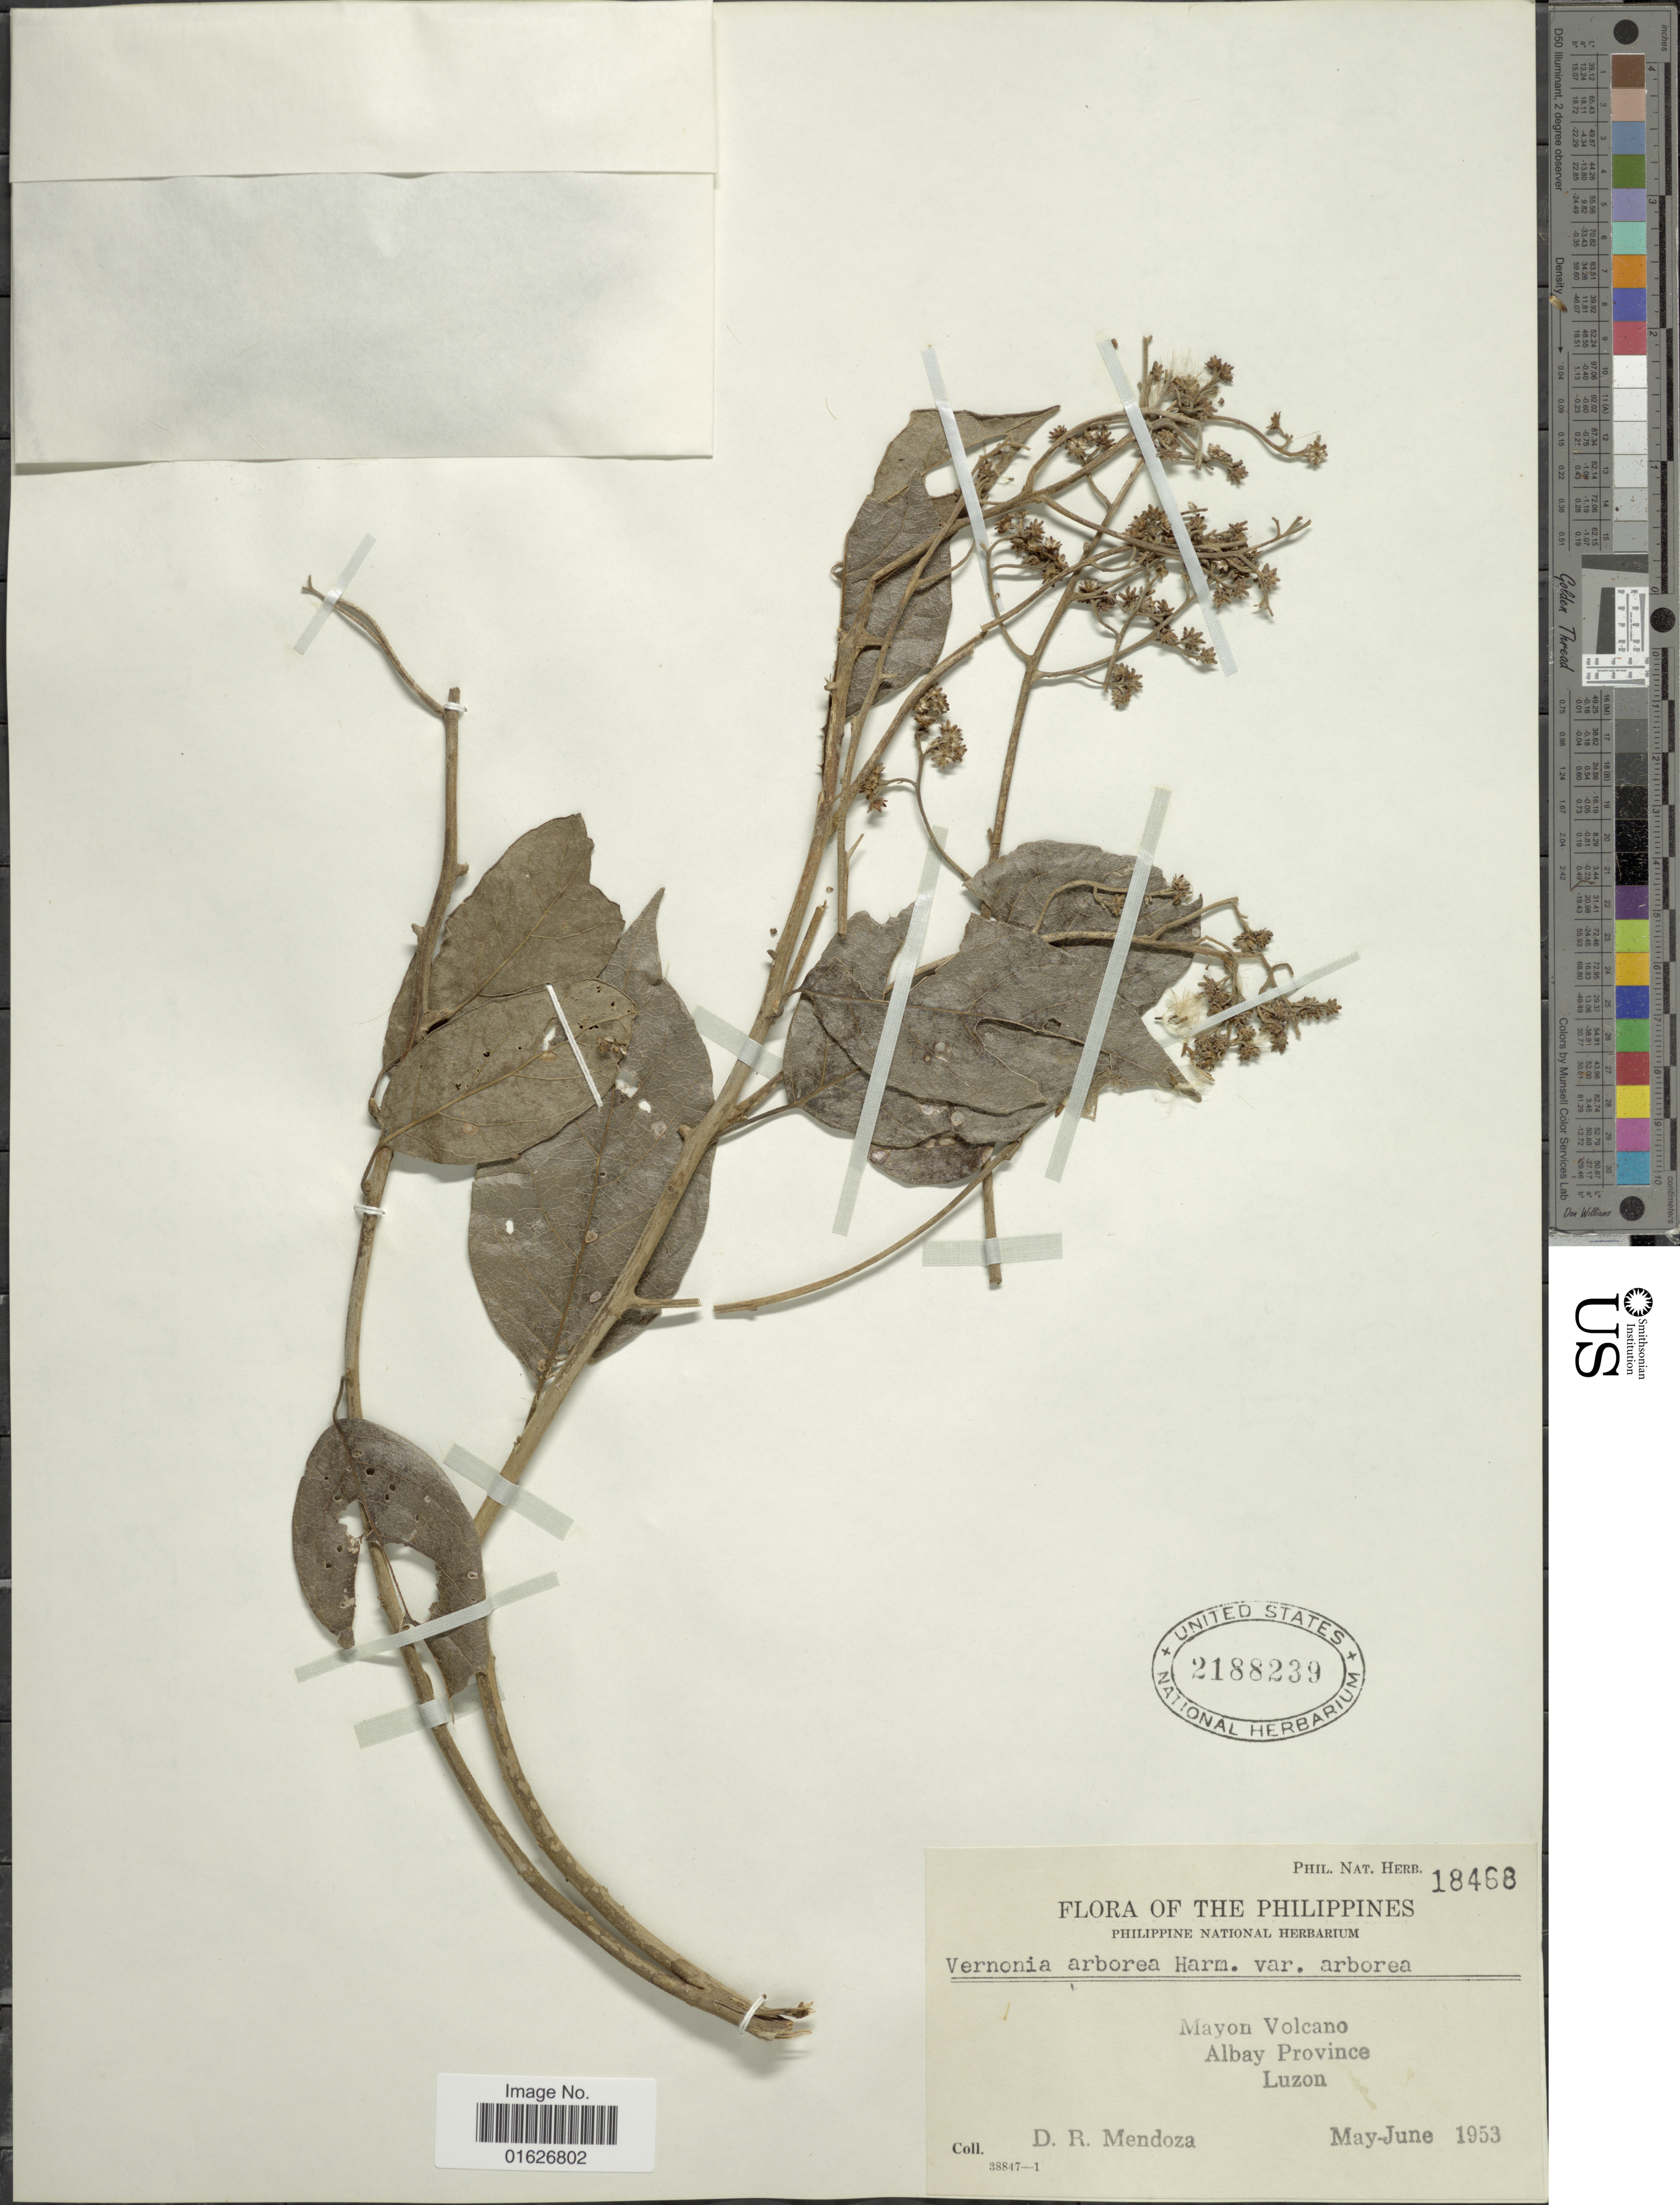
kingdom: Plantae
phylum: Tracheophyta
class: Magnoliopsida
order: Asterales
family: Asteraceae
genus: Strobocalyx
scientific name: Strobocalyx arborea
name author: (Buch.-Ham.) Sch. Bip.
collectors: D. Mendoza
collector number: Phil. Nat. Herb. 18468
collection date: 1953-05/1953-06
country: Philippines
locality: Mayon Volcano albay Province, Luzon.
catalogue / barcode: US 2188239